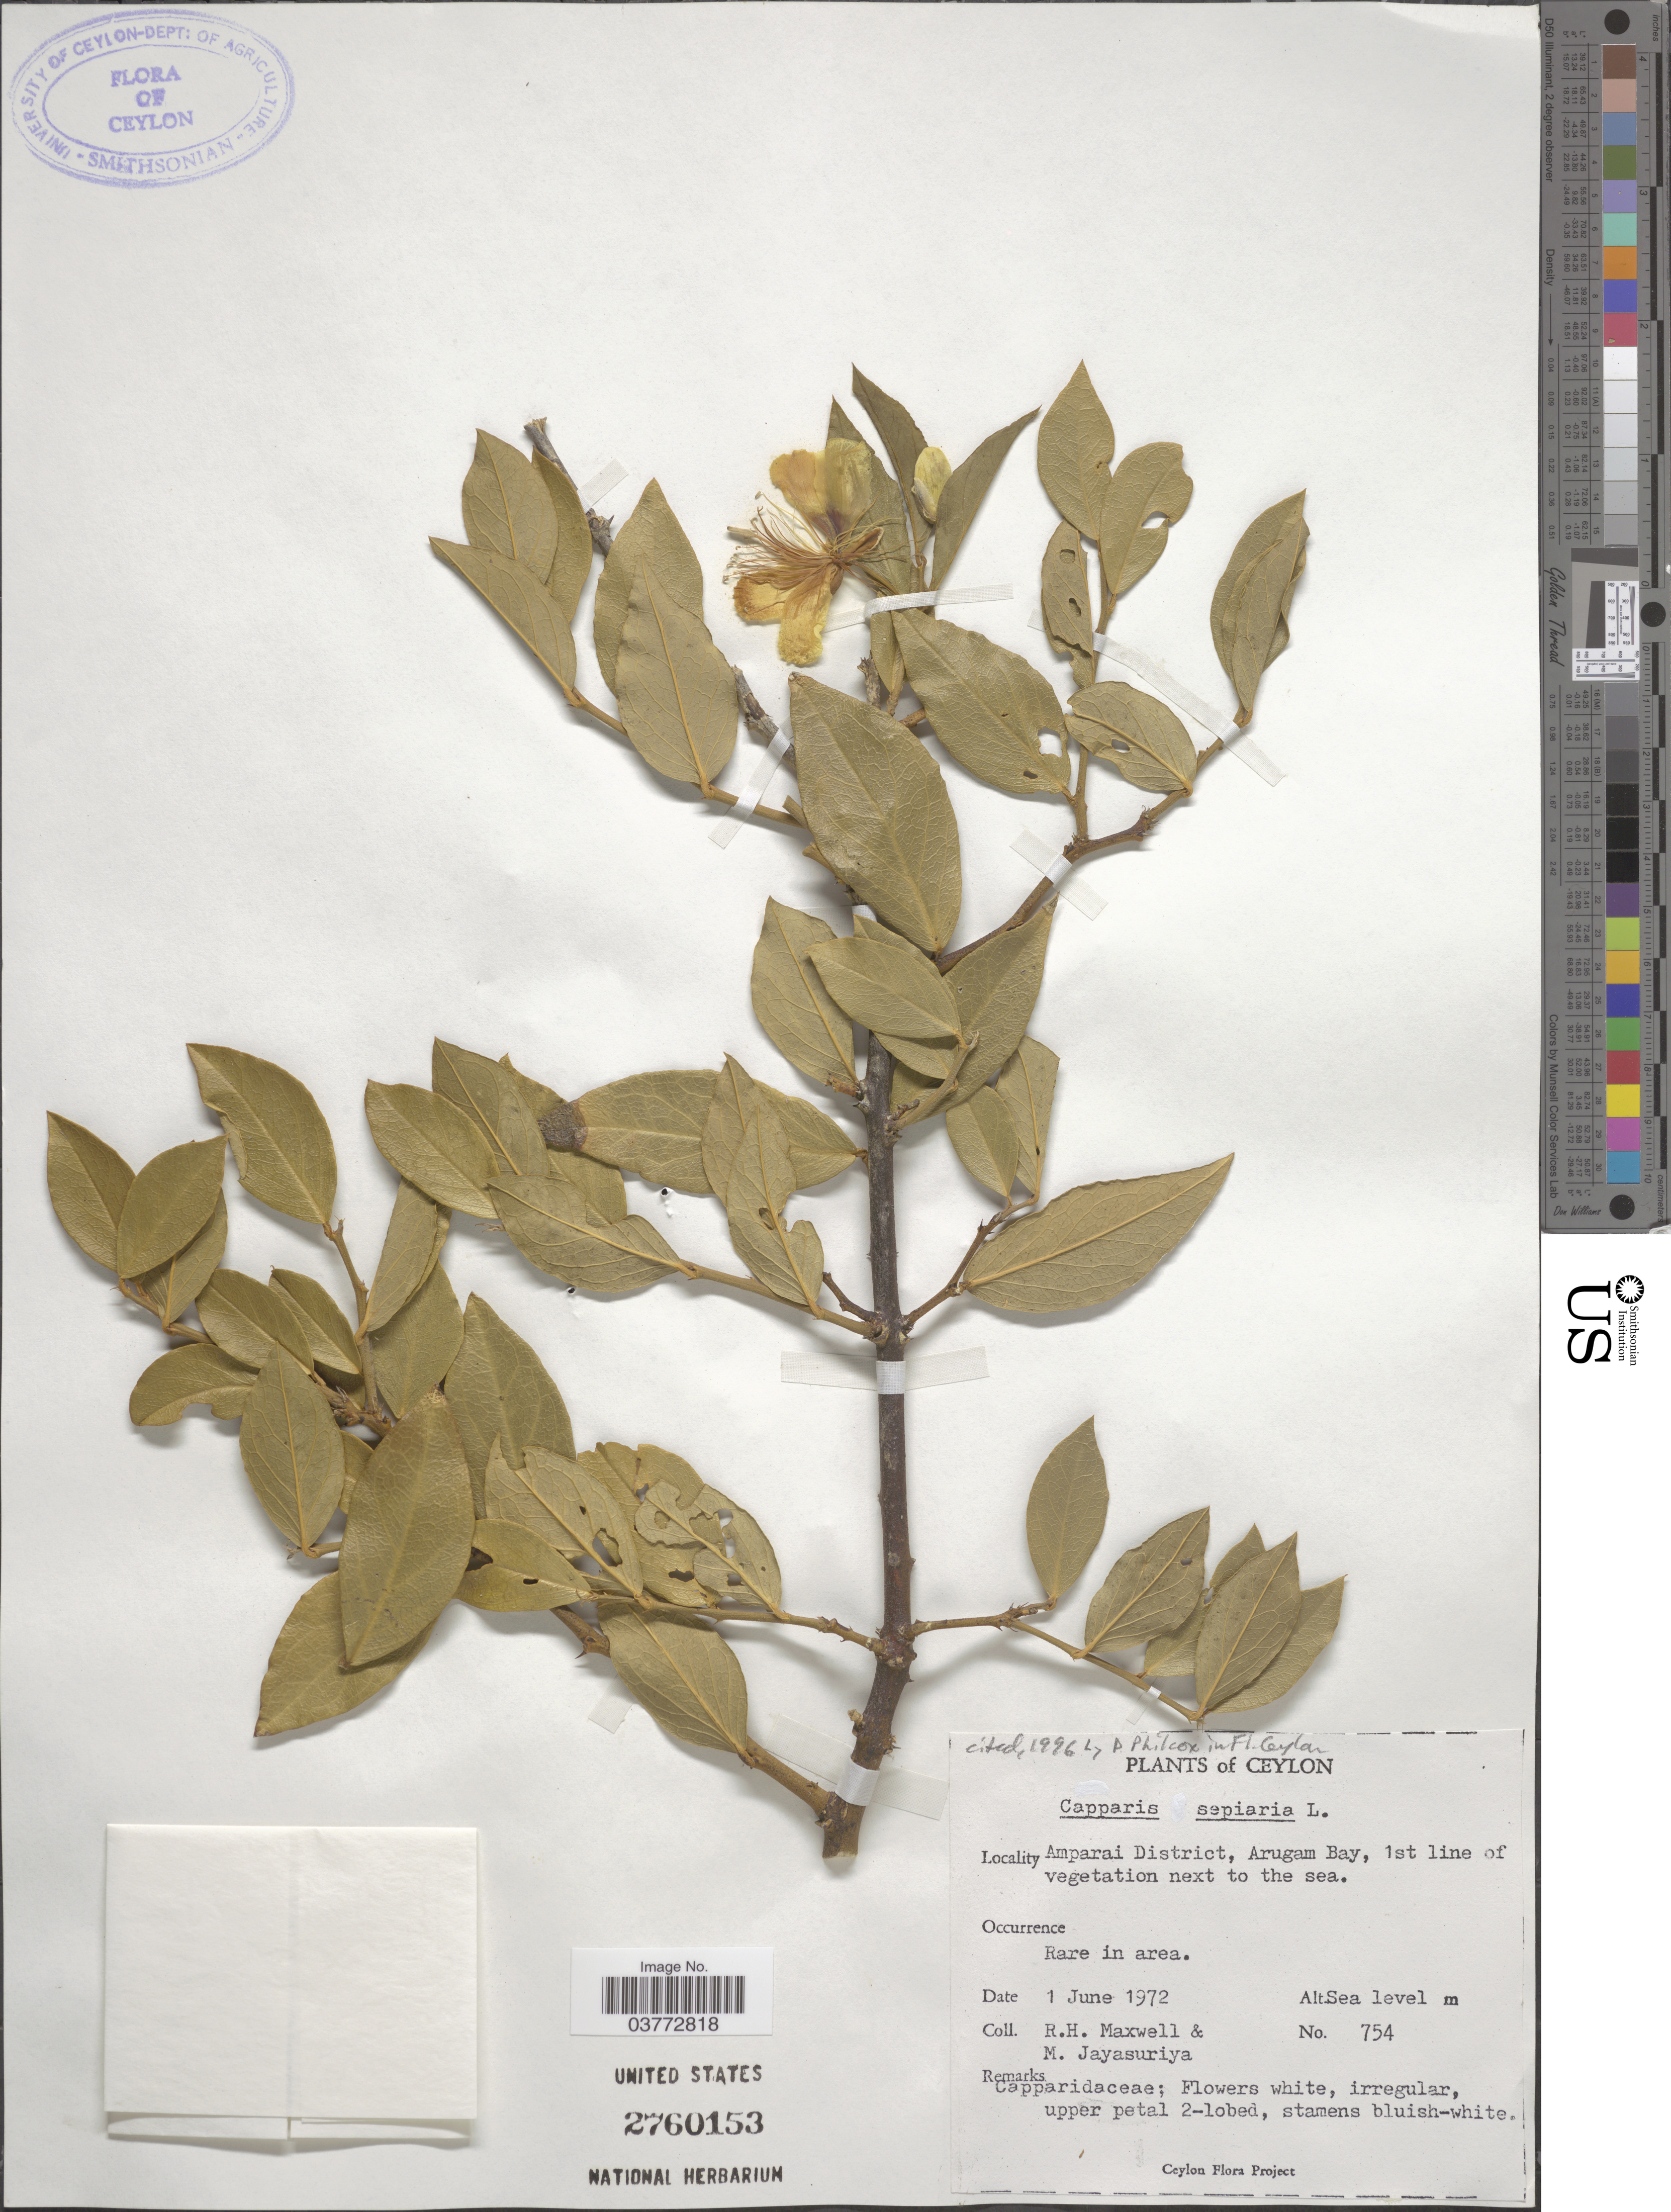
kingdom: Plantae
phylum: Tracheophyta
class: Magnoliopsida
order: Brassicales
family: Capparaceae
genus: Capparis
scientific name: Capparis sepiaria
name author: L.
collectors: R. Maxwell & M. Jayasuriya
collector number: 754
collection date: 1972-06-01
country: Sri Lanka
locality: Ceylon. Amparai District, Arugam Bay, 1st line of vegetation next to the sea.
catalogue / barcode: US 2760153